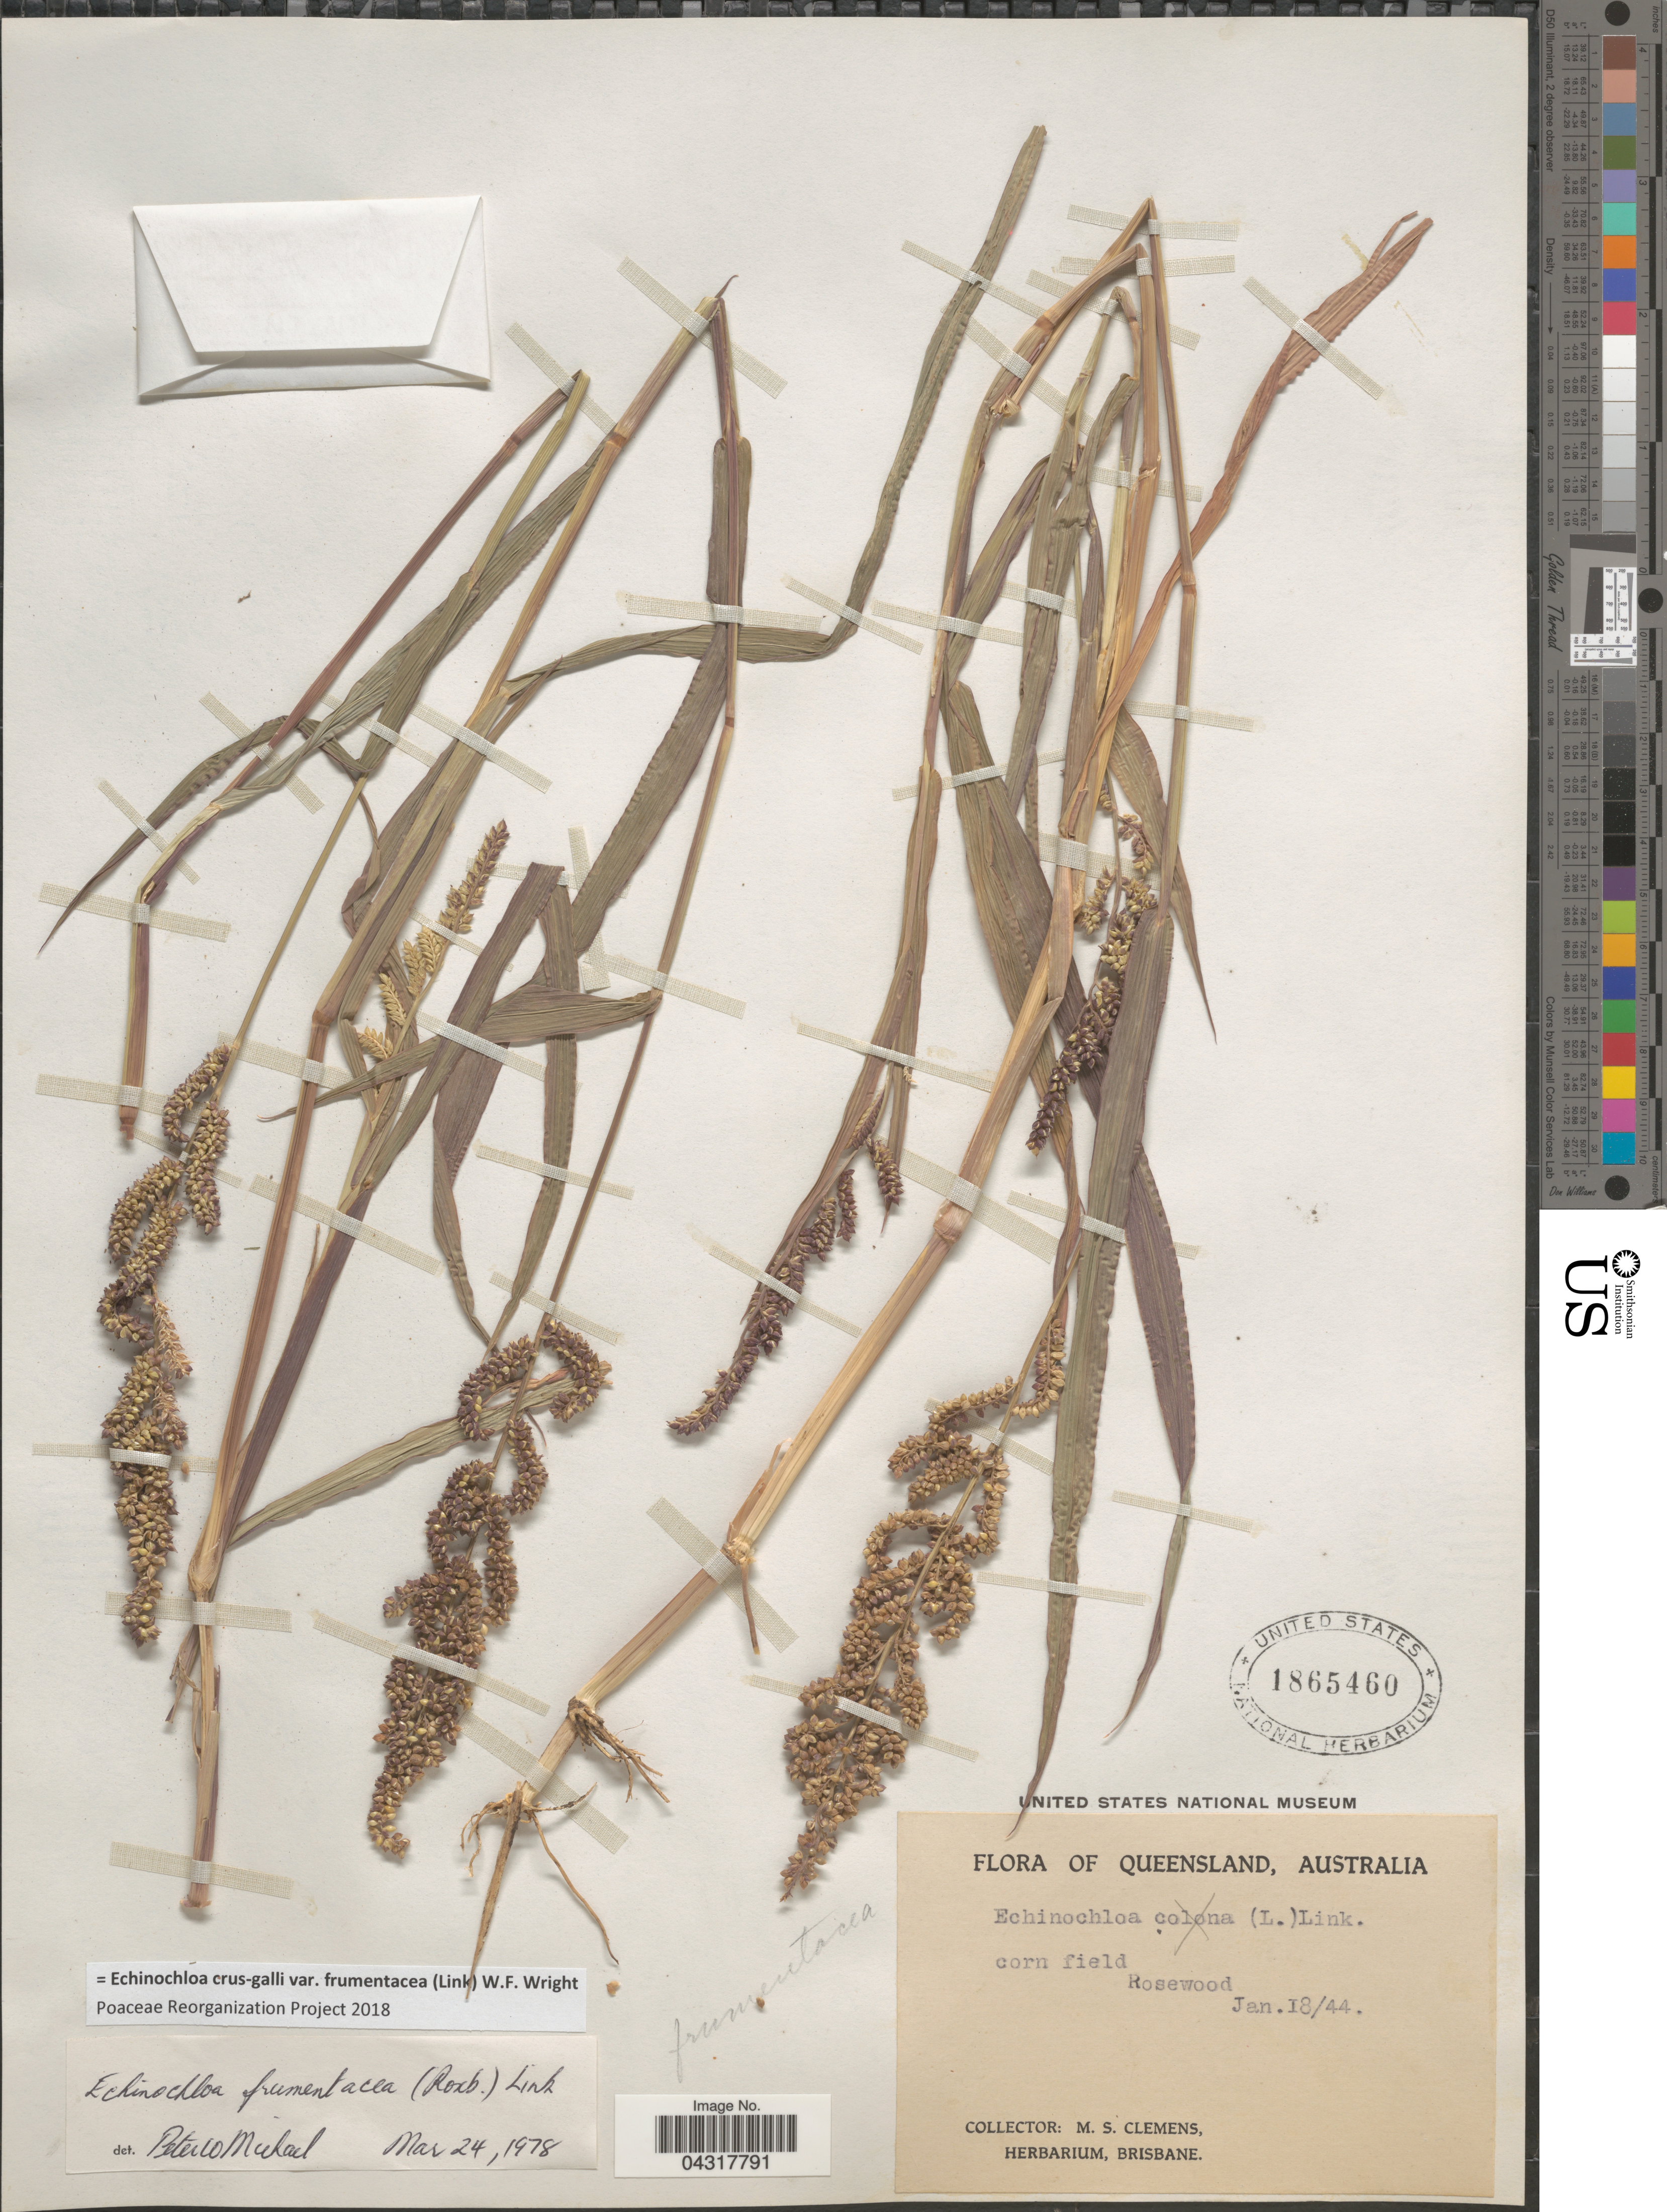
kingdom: Plantae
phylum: Tracheophyta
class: Liliopsida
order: Poales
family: Poaceae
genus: Echinochloa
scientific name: Echinochloa crus-galli var. frumentacea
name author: (Link) W. Wight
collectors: M. S. Clemens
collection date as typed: Transcribed d/m/y: 18/1/44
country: Australia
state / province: Queensland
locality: Rosewood.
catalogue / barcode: US 1865460